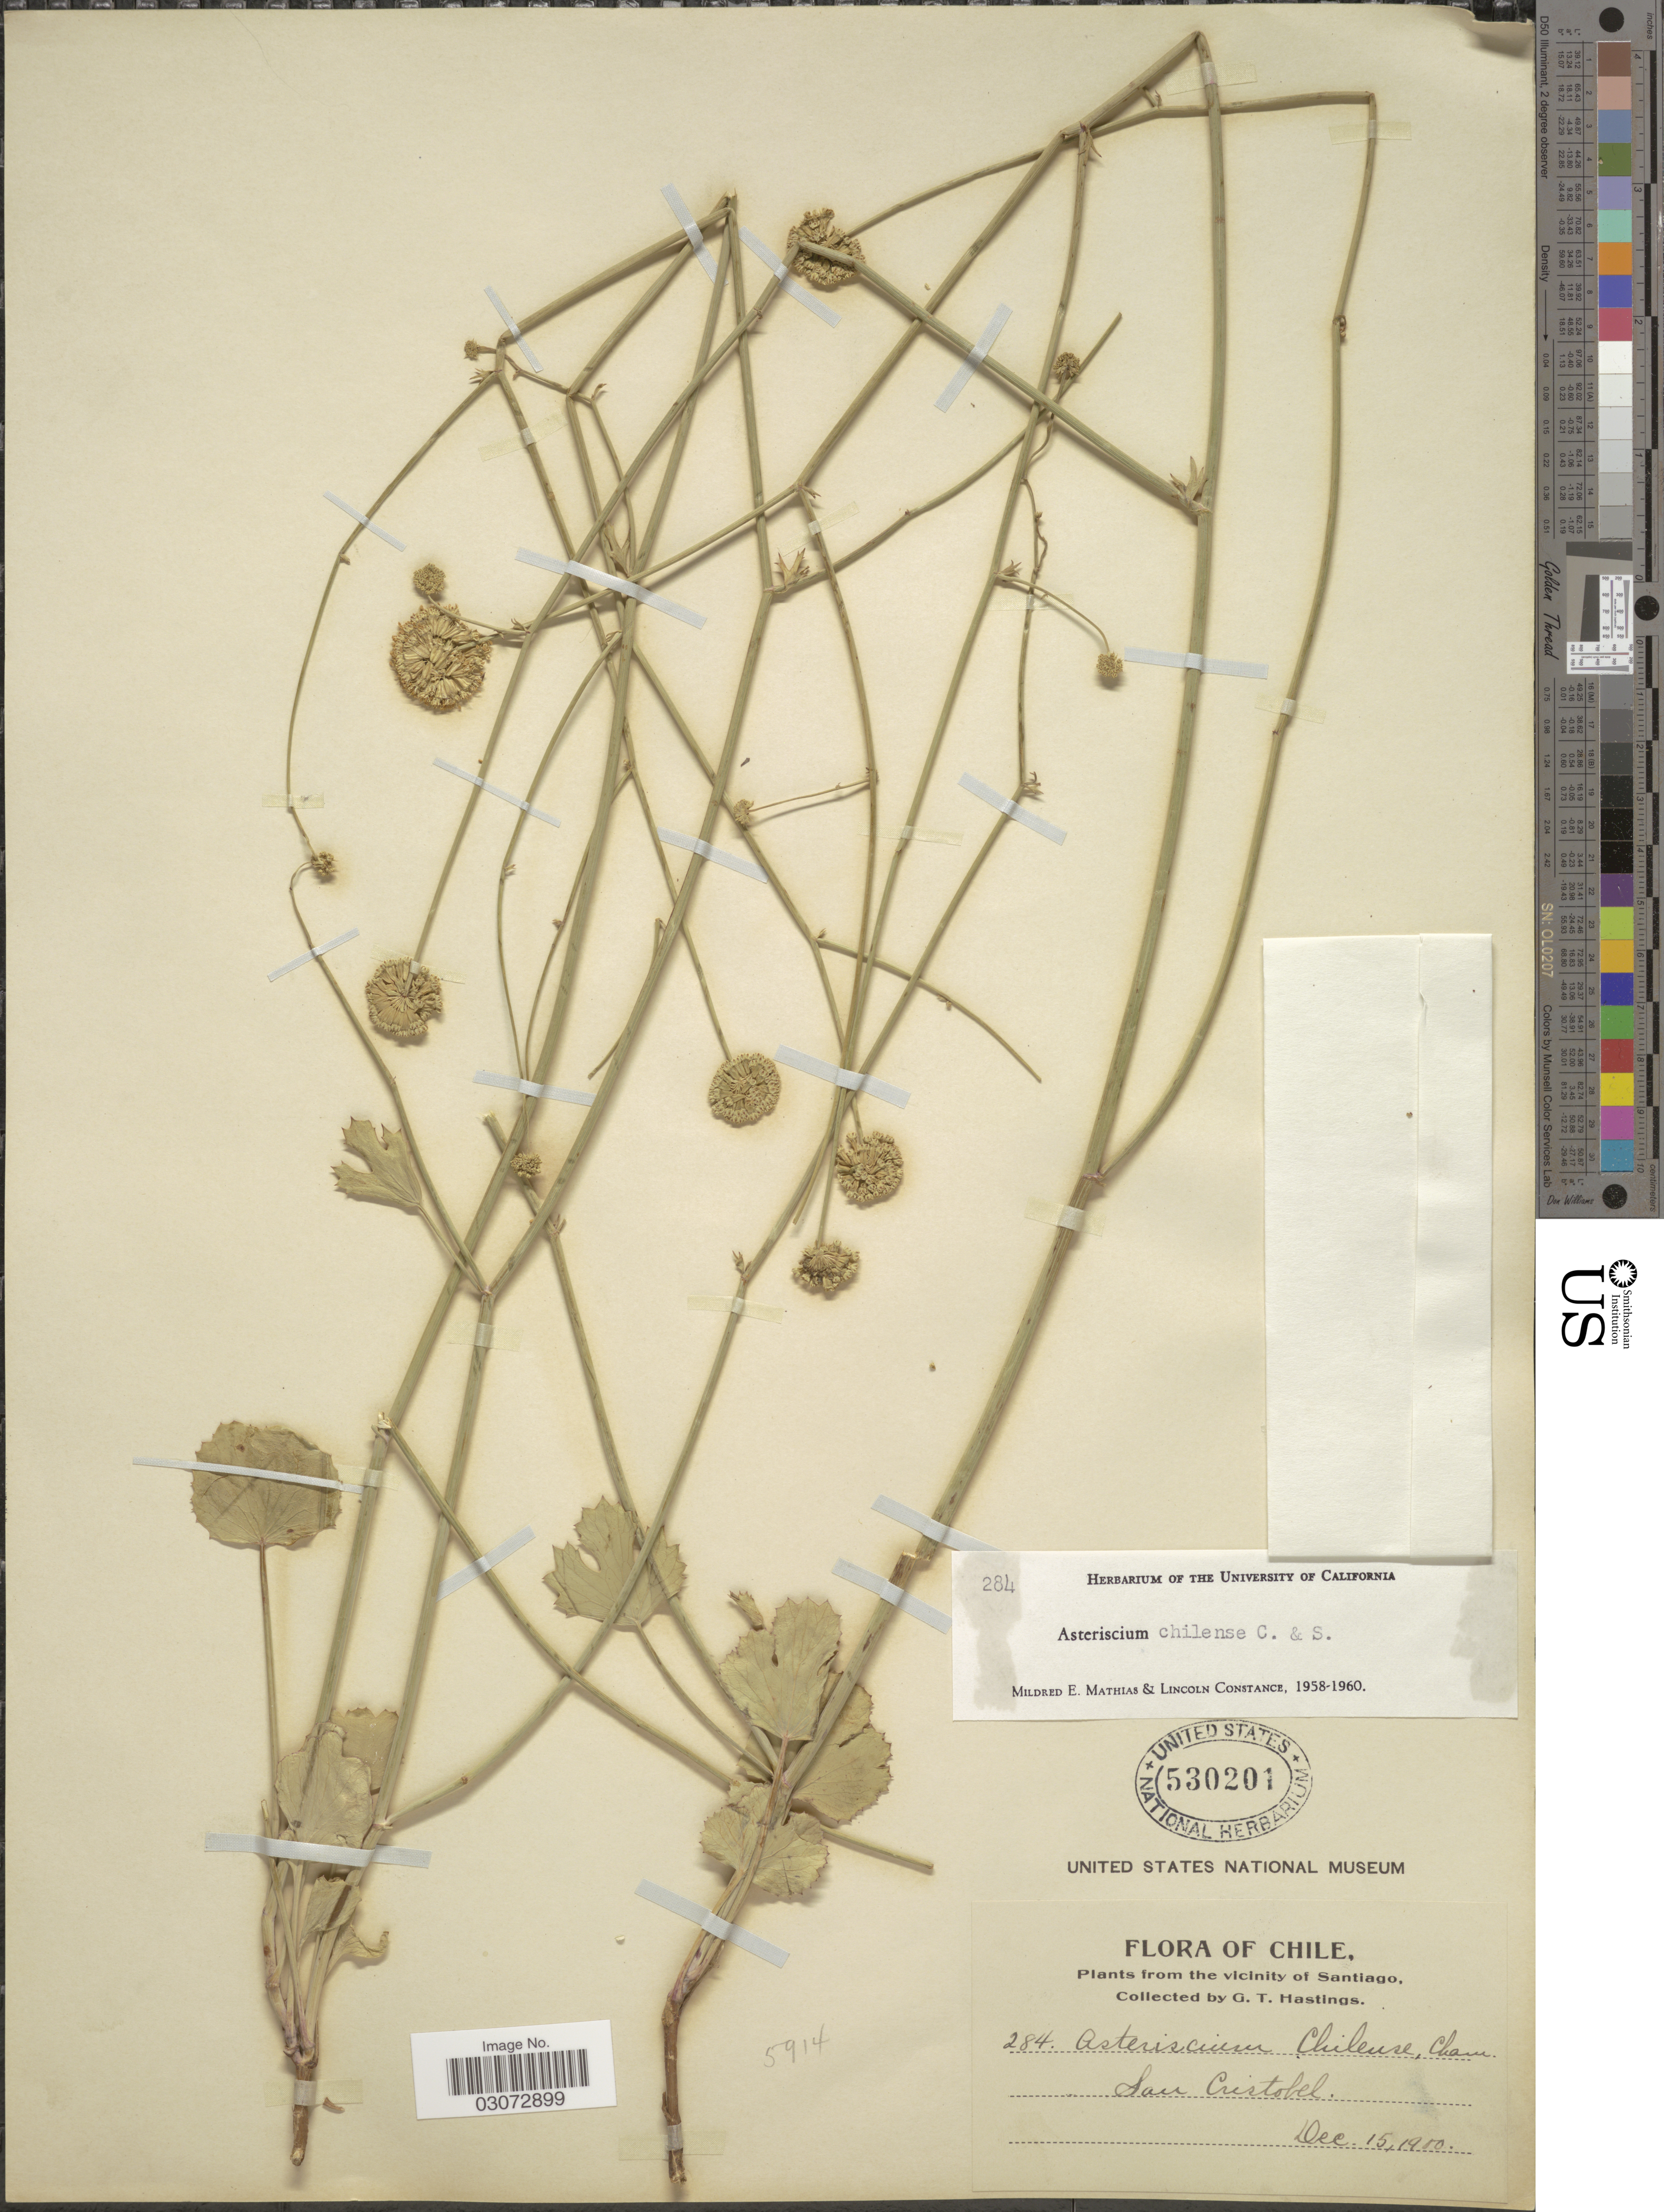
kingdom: Plantae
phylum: Tracheophyta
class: Magnoliopsida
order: Apiales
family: Apiaceae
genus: Asteriscium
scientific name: Asteriscium chilense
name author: Cham. & Schltdl.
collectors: G. Hastings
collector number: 284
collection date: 1900-12-15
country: Chile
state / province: Región Metropolitana (RM)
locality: Vicinity of Santiago. San Cristobal.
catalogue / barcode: US 530201